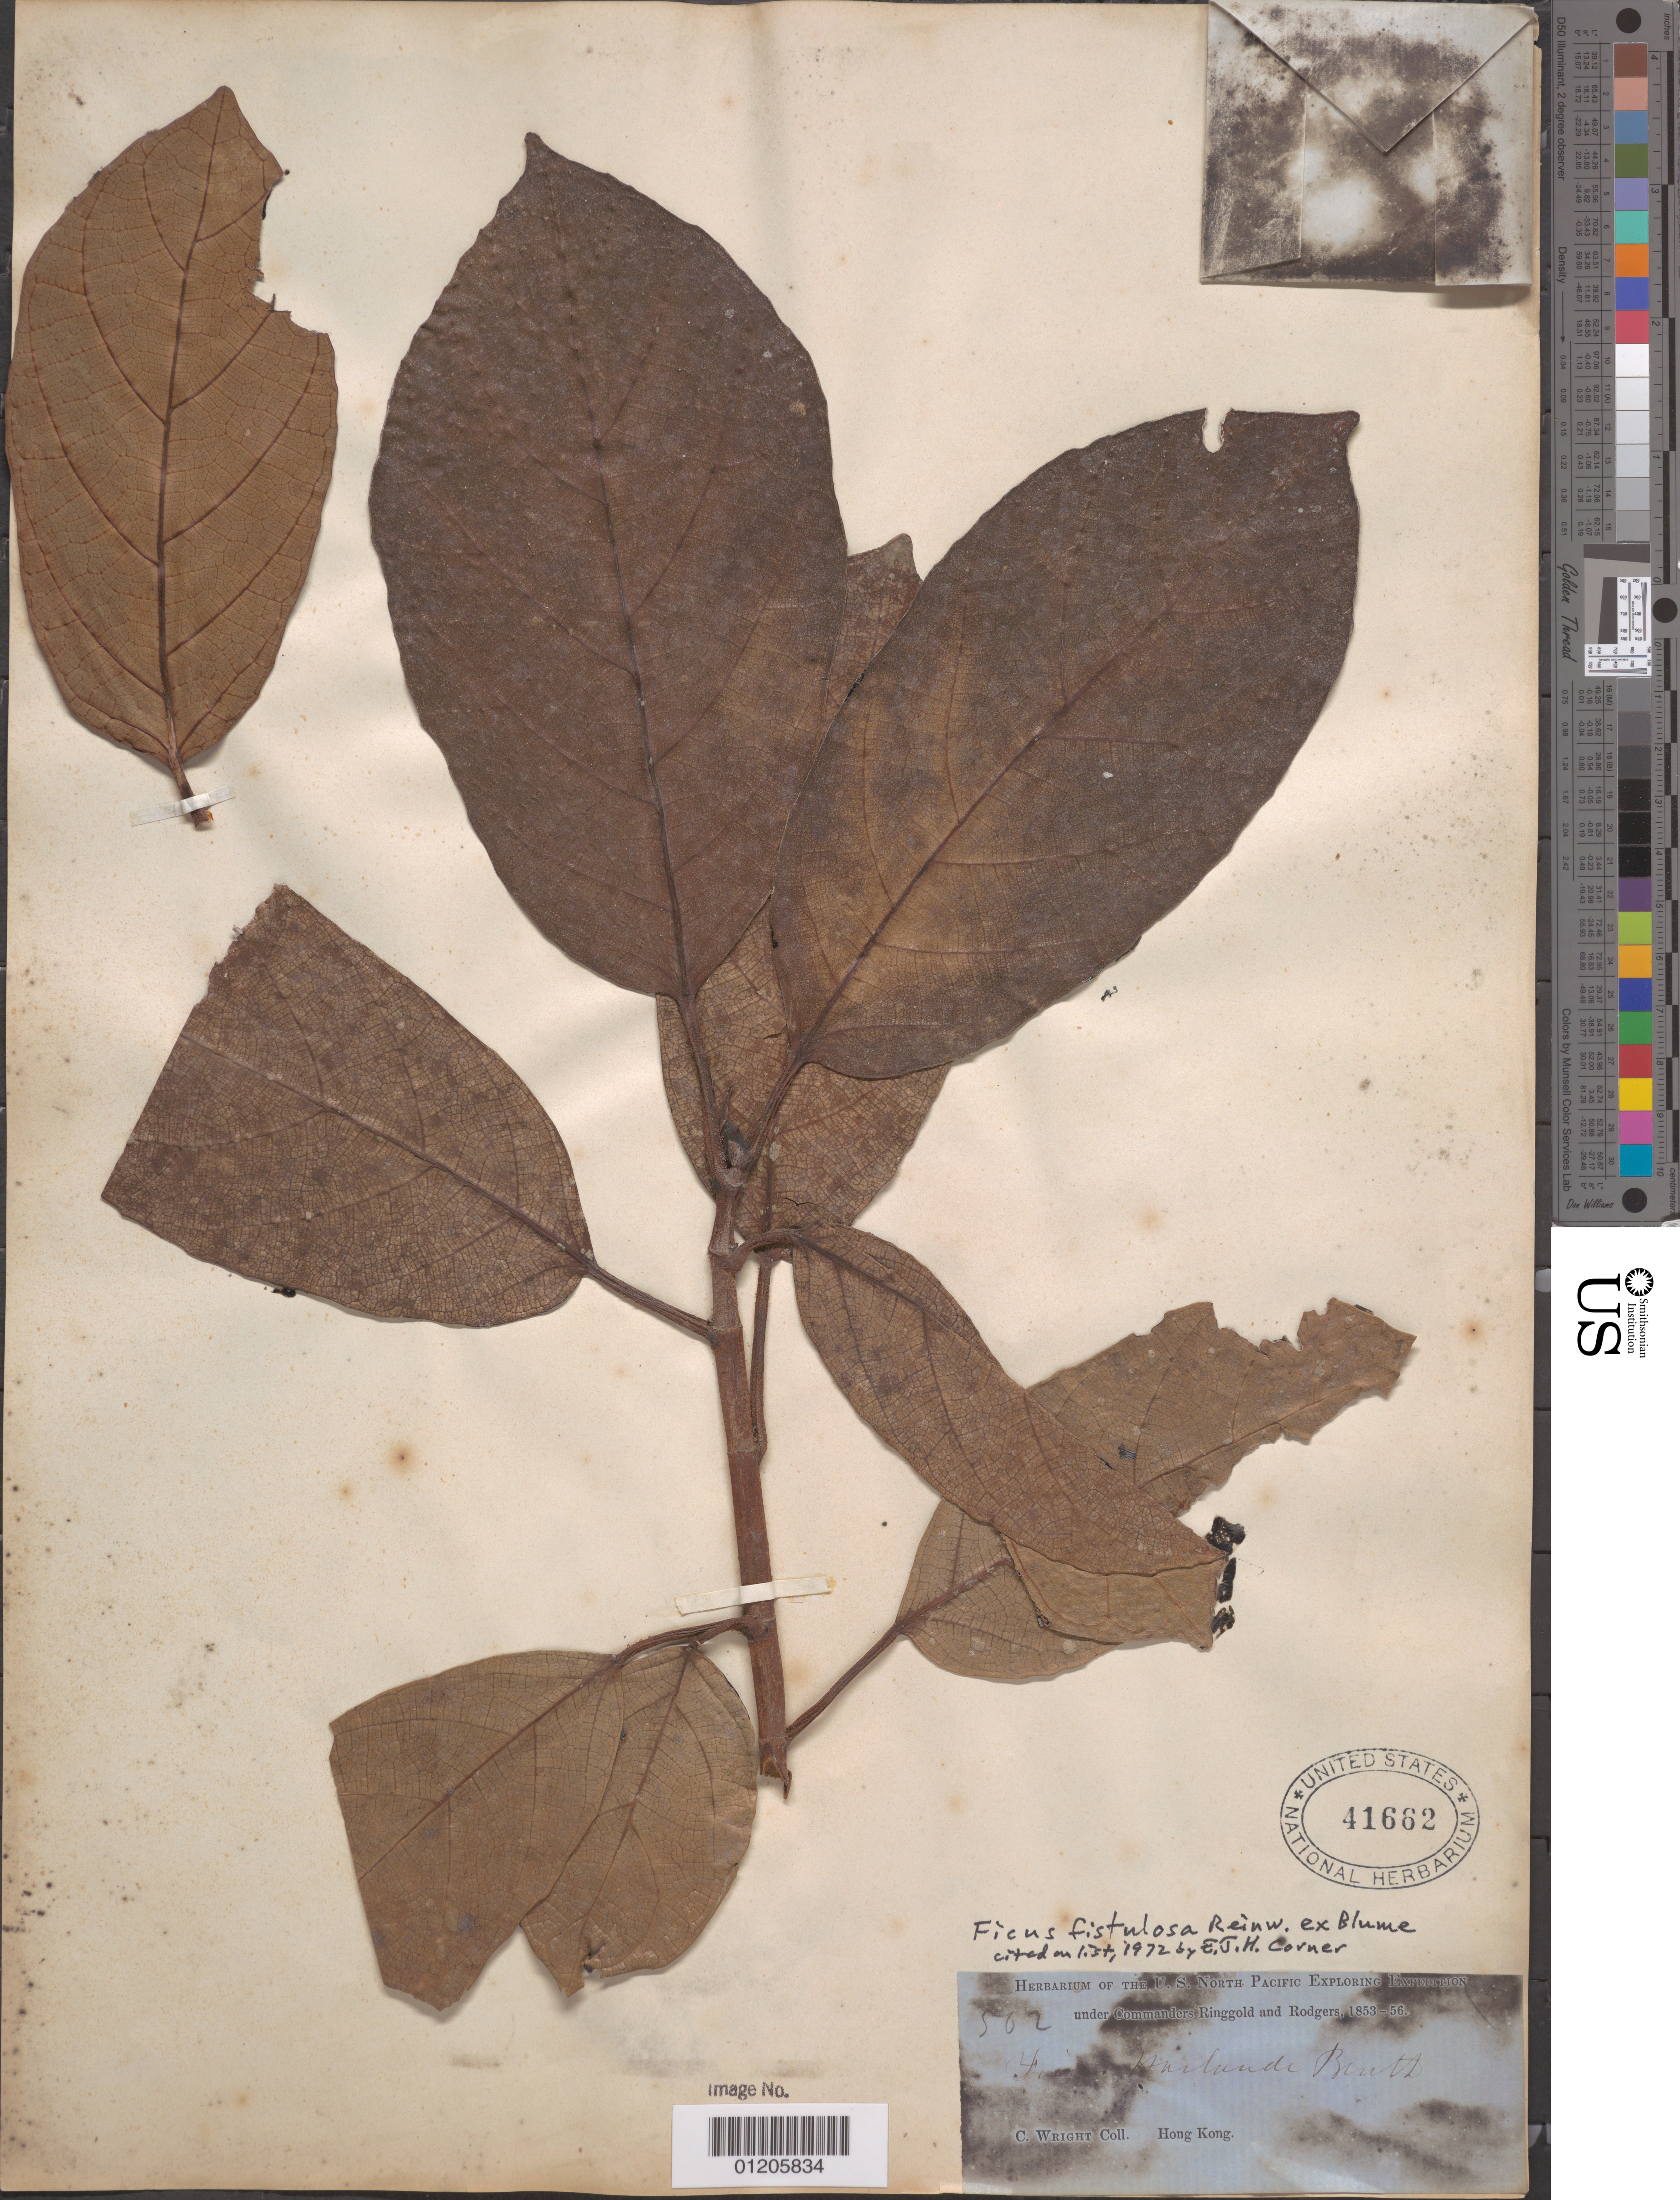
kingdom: Plantae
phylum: Tracheophyta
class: Magnoliopsida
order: Rosales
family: Moraceae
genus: Ficus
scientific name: Ficus fistulosa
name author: Reinw. ex Blume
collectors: C. Wright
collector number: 502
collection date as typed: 1853 to -- -- 1856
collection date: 1853/1856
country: China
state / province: Hong Kong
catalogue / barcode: US 41662